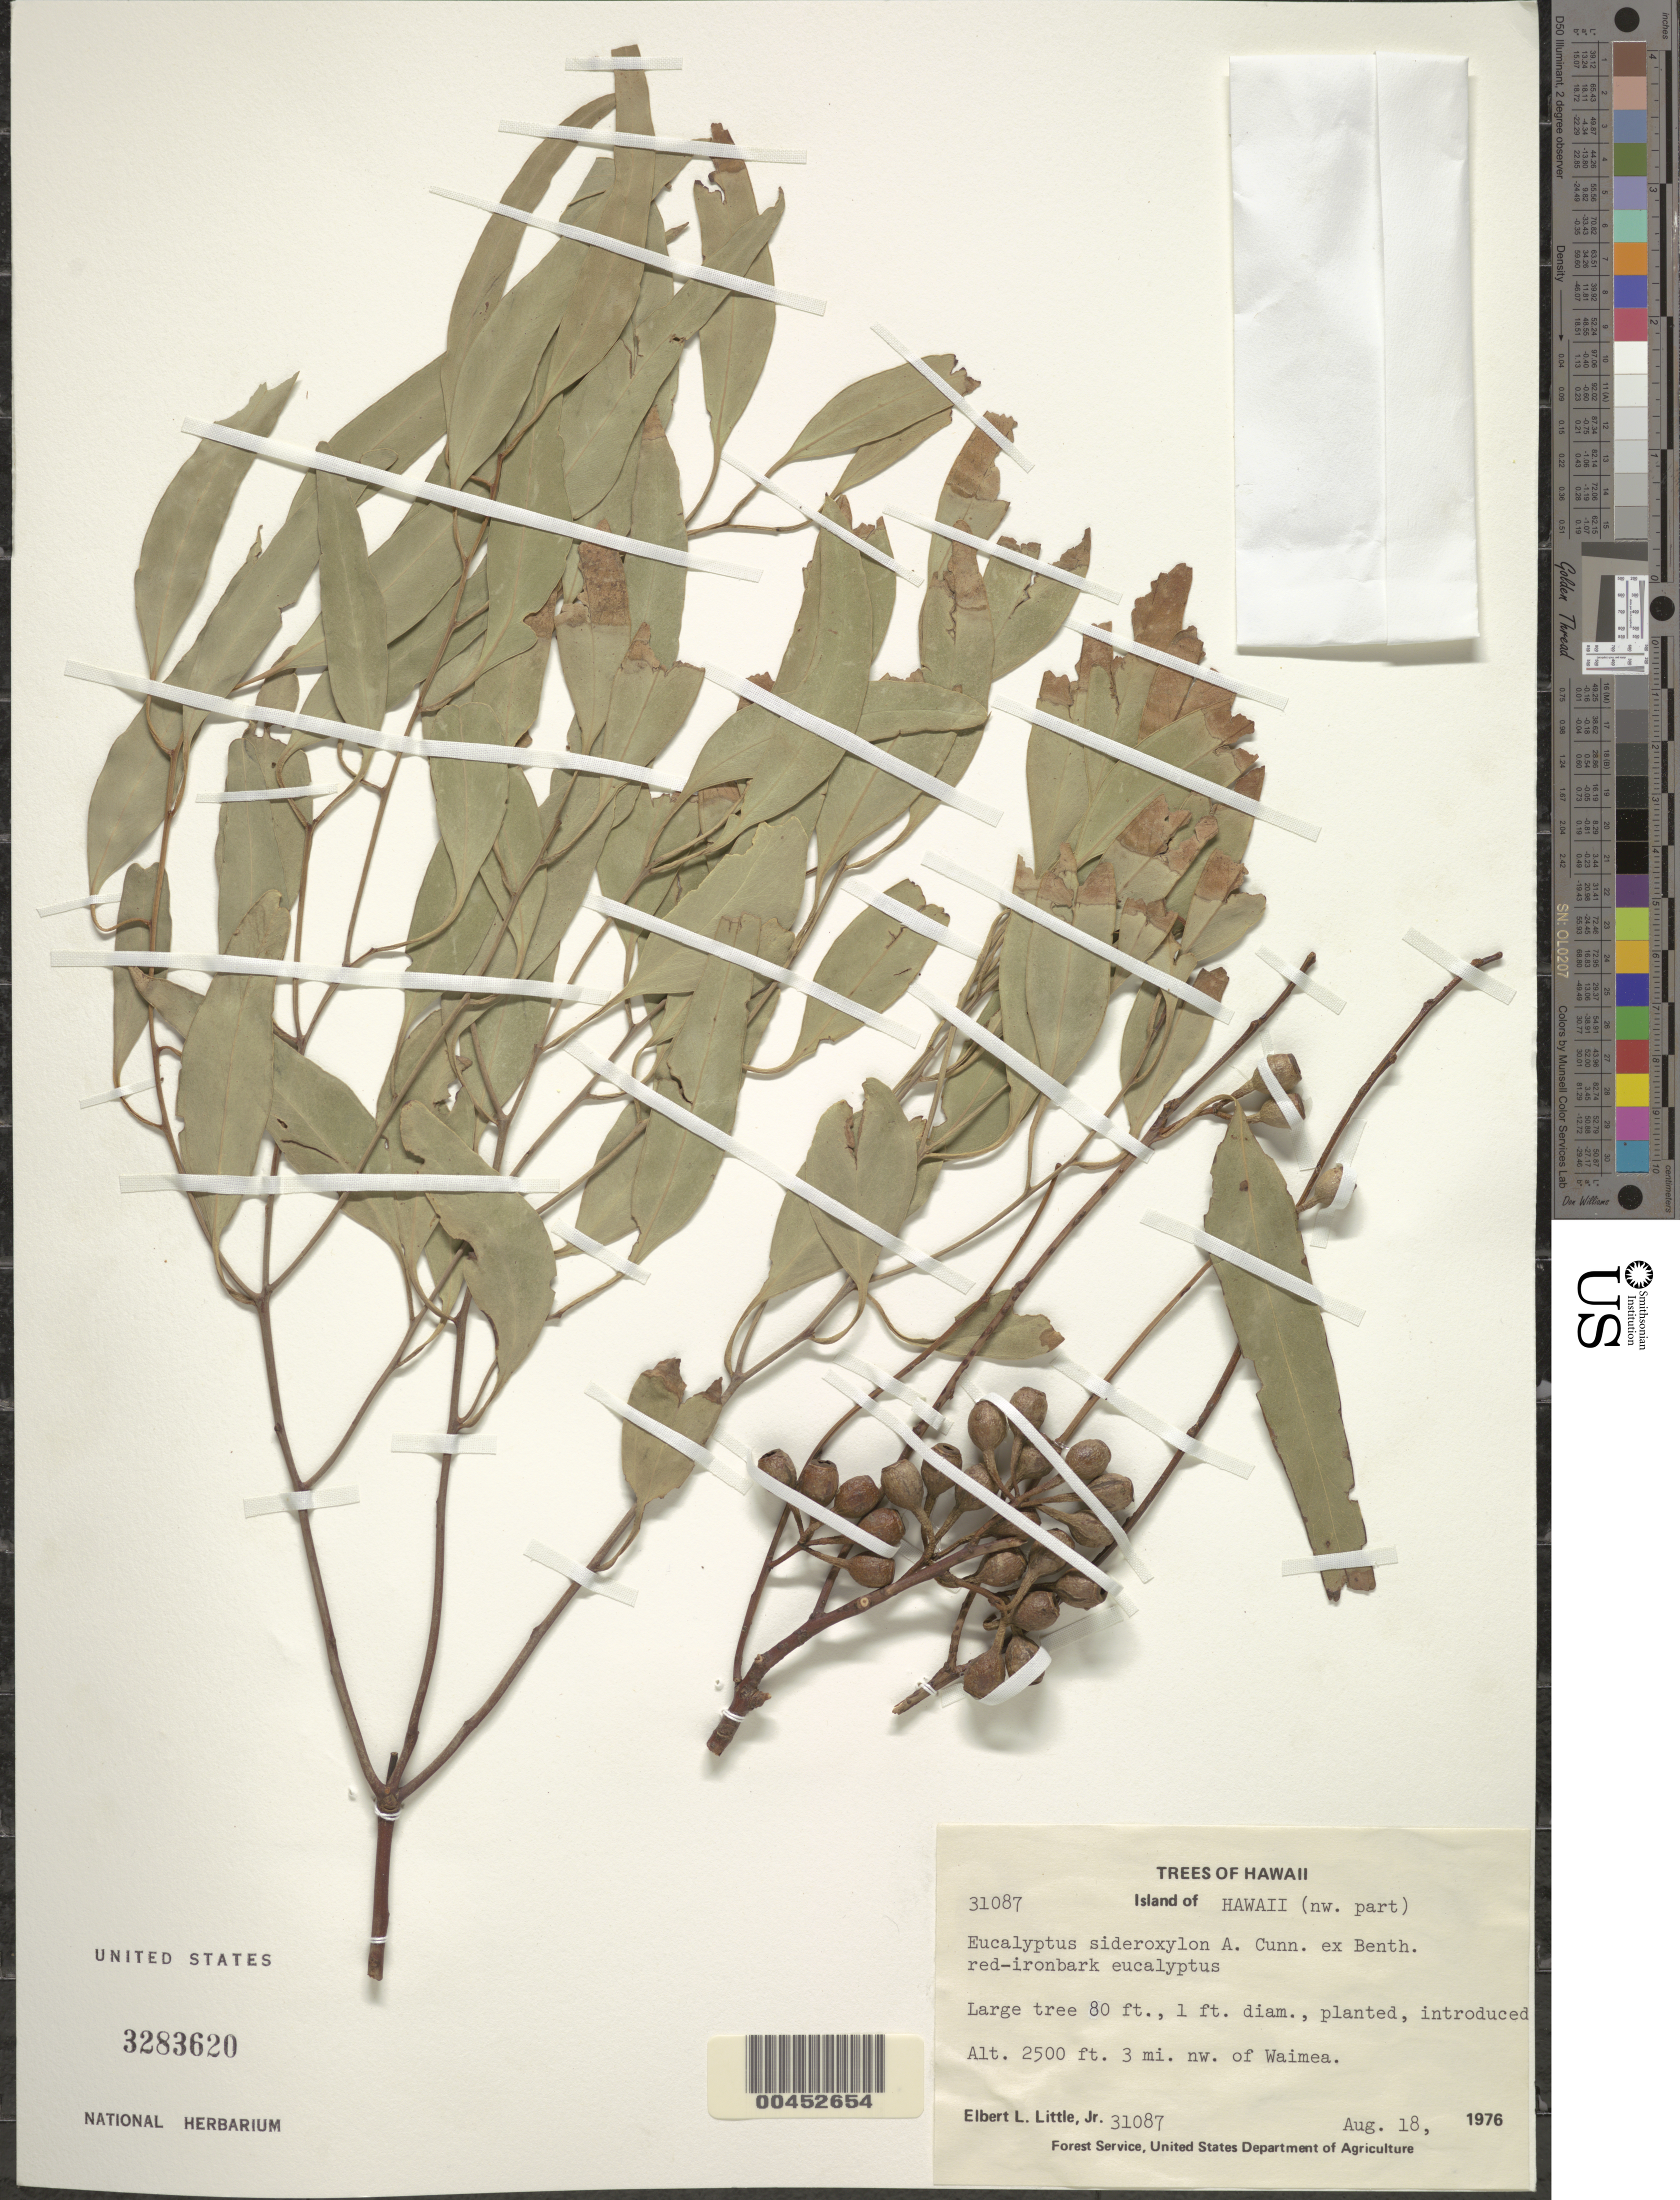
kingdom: Plantae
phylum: Tracheophyta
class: Magnoliopsida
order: Myrtales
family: Myrtaceae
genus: Eucalyptus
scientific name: Eucalyptus sideroxylon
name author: A. Cunn. ex Woolls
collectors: E. L. Little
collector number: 31087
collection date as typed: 18 Aug 1976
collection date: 1976-08-18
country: United States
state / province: Hawaii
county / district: Hawaii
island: Hawaii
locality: NW part of Hawaii, 3 mi NW of Waimea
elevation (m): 762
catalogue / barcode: US 3283620